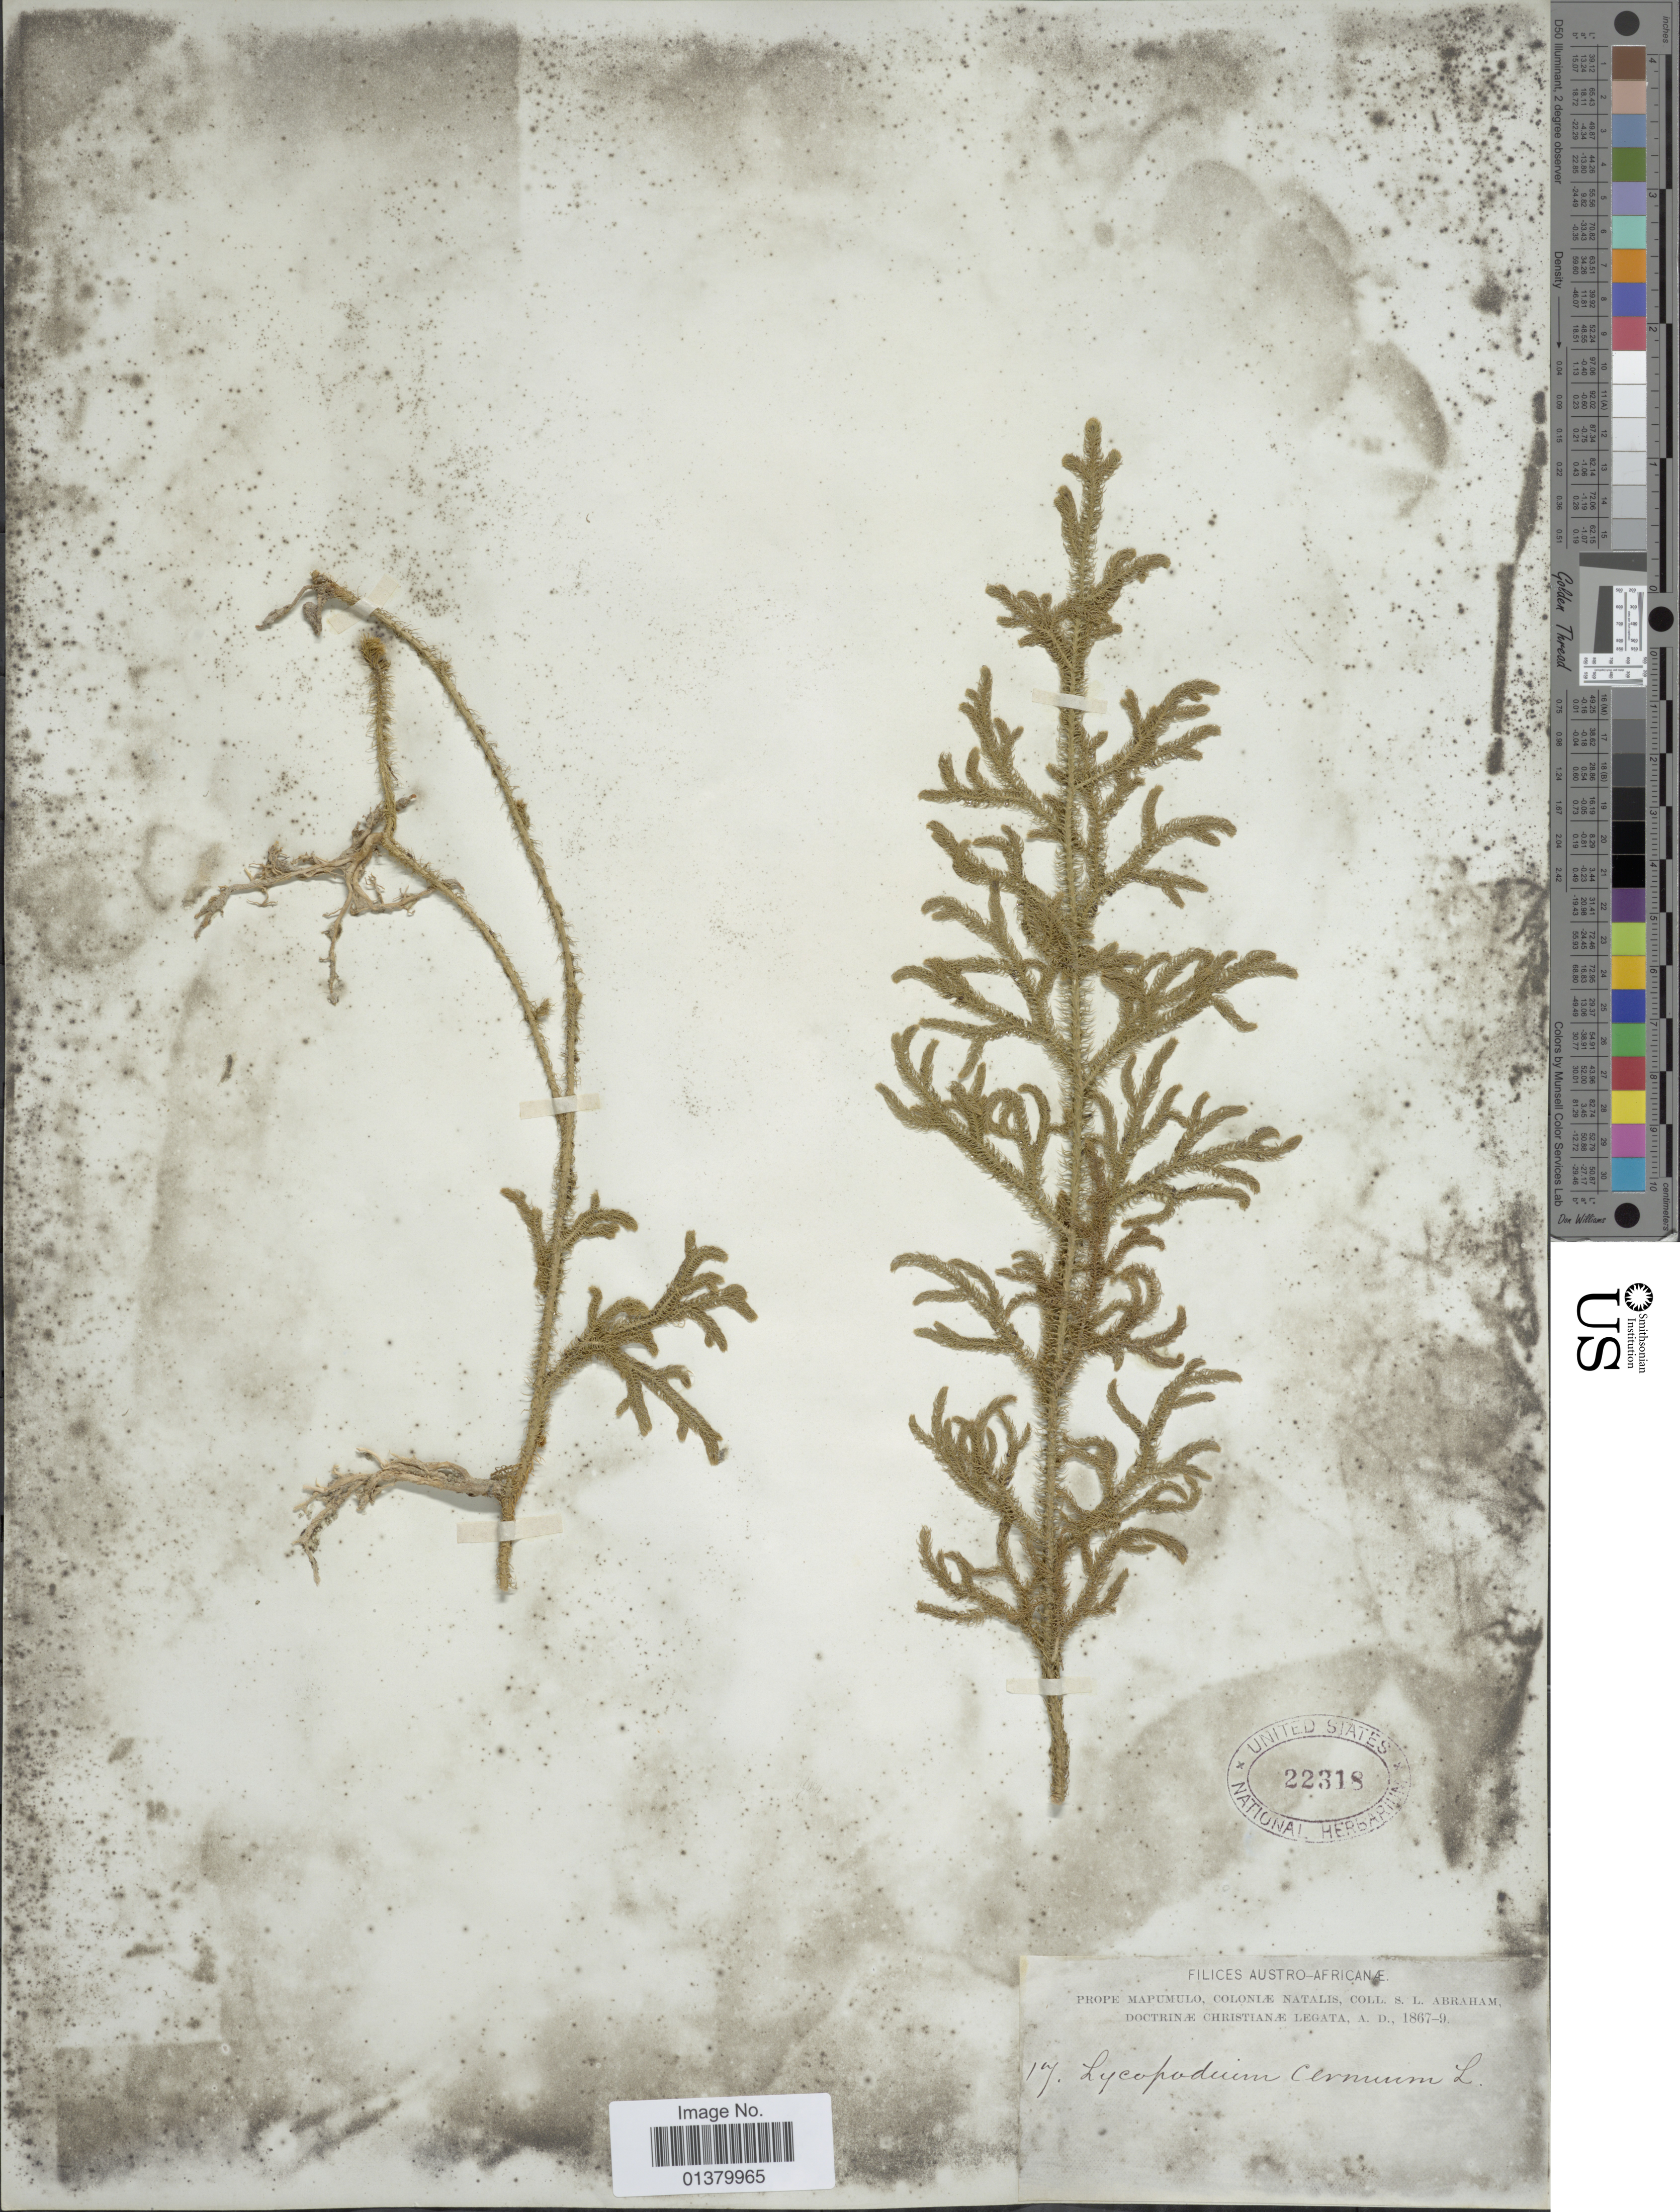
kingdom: Plantae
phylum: Tracheophyta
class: Lycopodiopsida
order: Lycopodiales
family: Lycopodiaceae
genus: Palhinhaea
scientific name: Palhinhaea cernua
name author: (L.) Vasc. & Franco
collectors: S. Abraham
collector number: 17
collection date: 1867/1869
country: South Africa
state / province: KwaZulu-Natal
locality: Filices austo-africanae, prope Mapumulo, coloniæ natalis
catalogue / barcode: US 22318